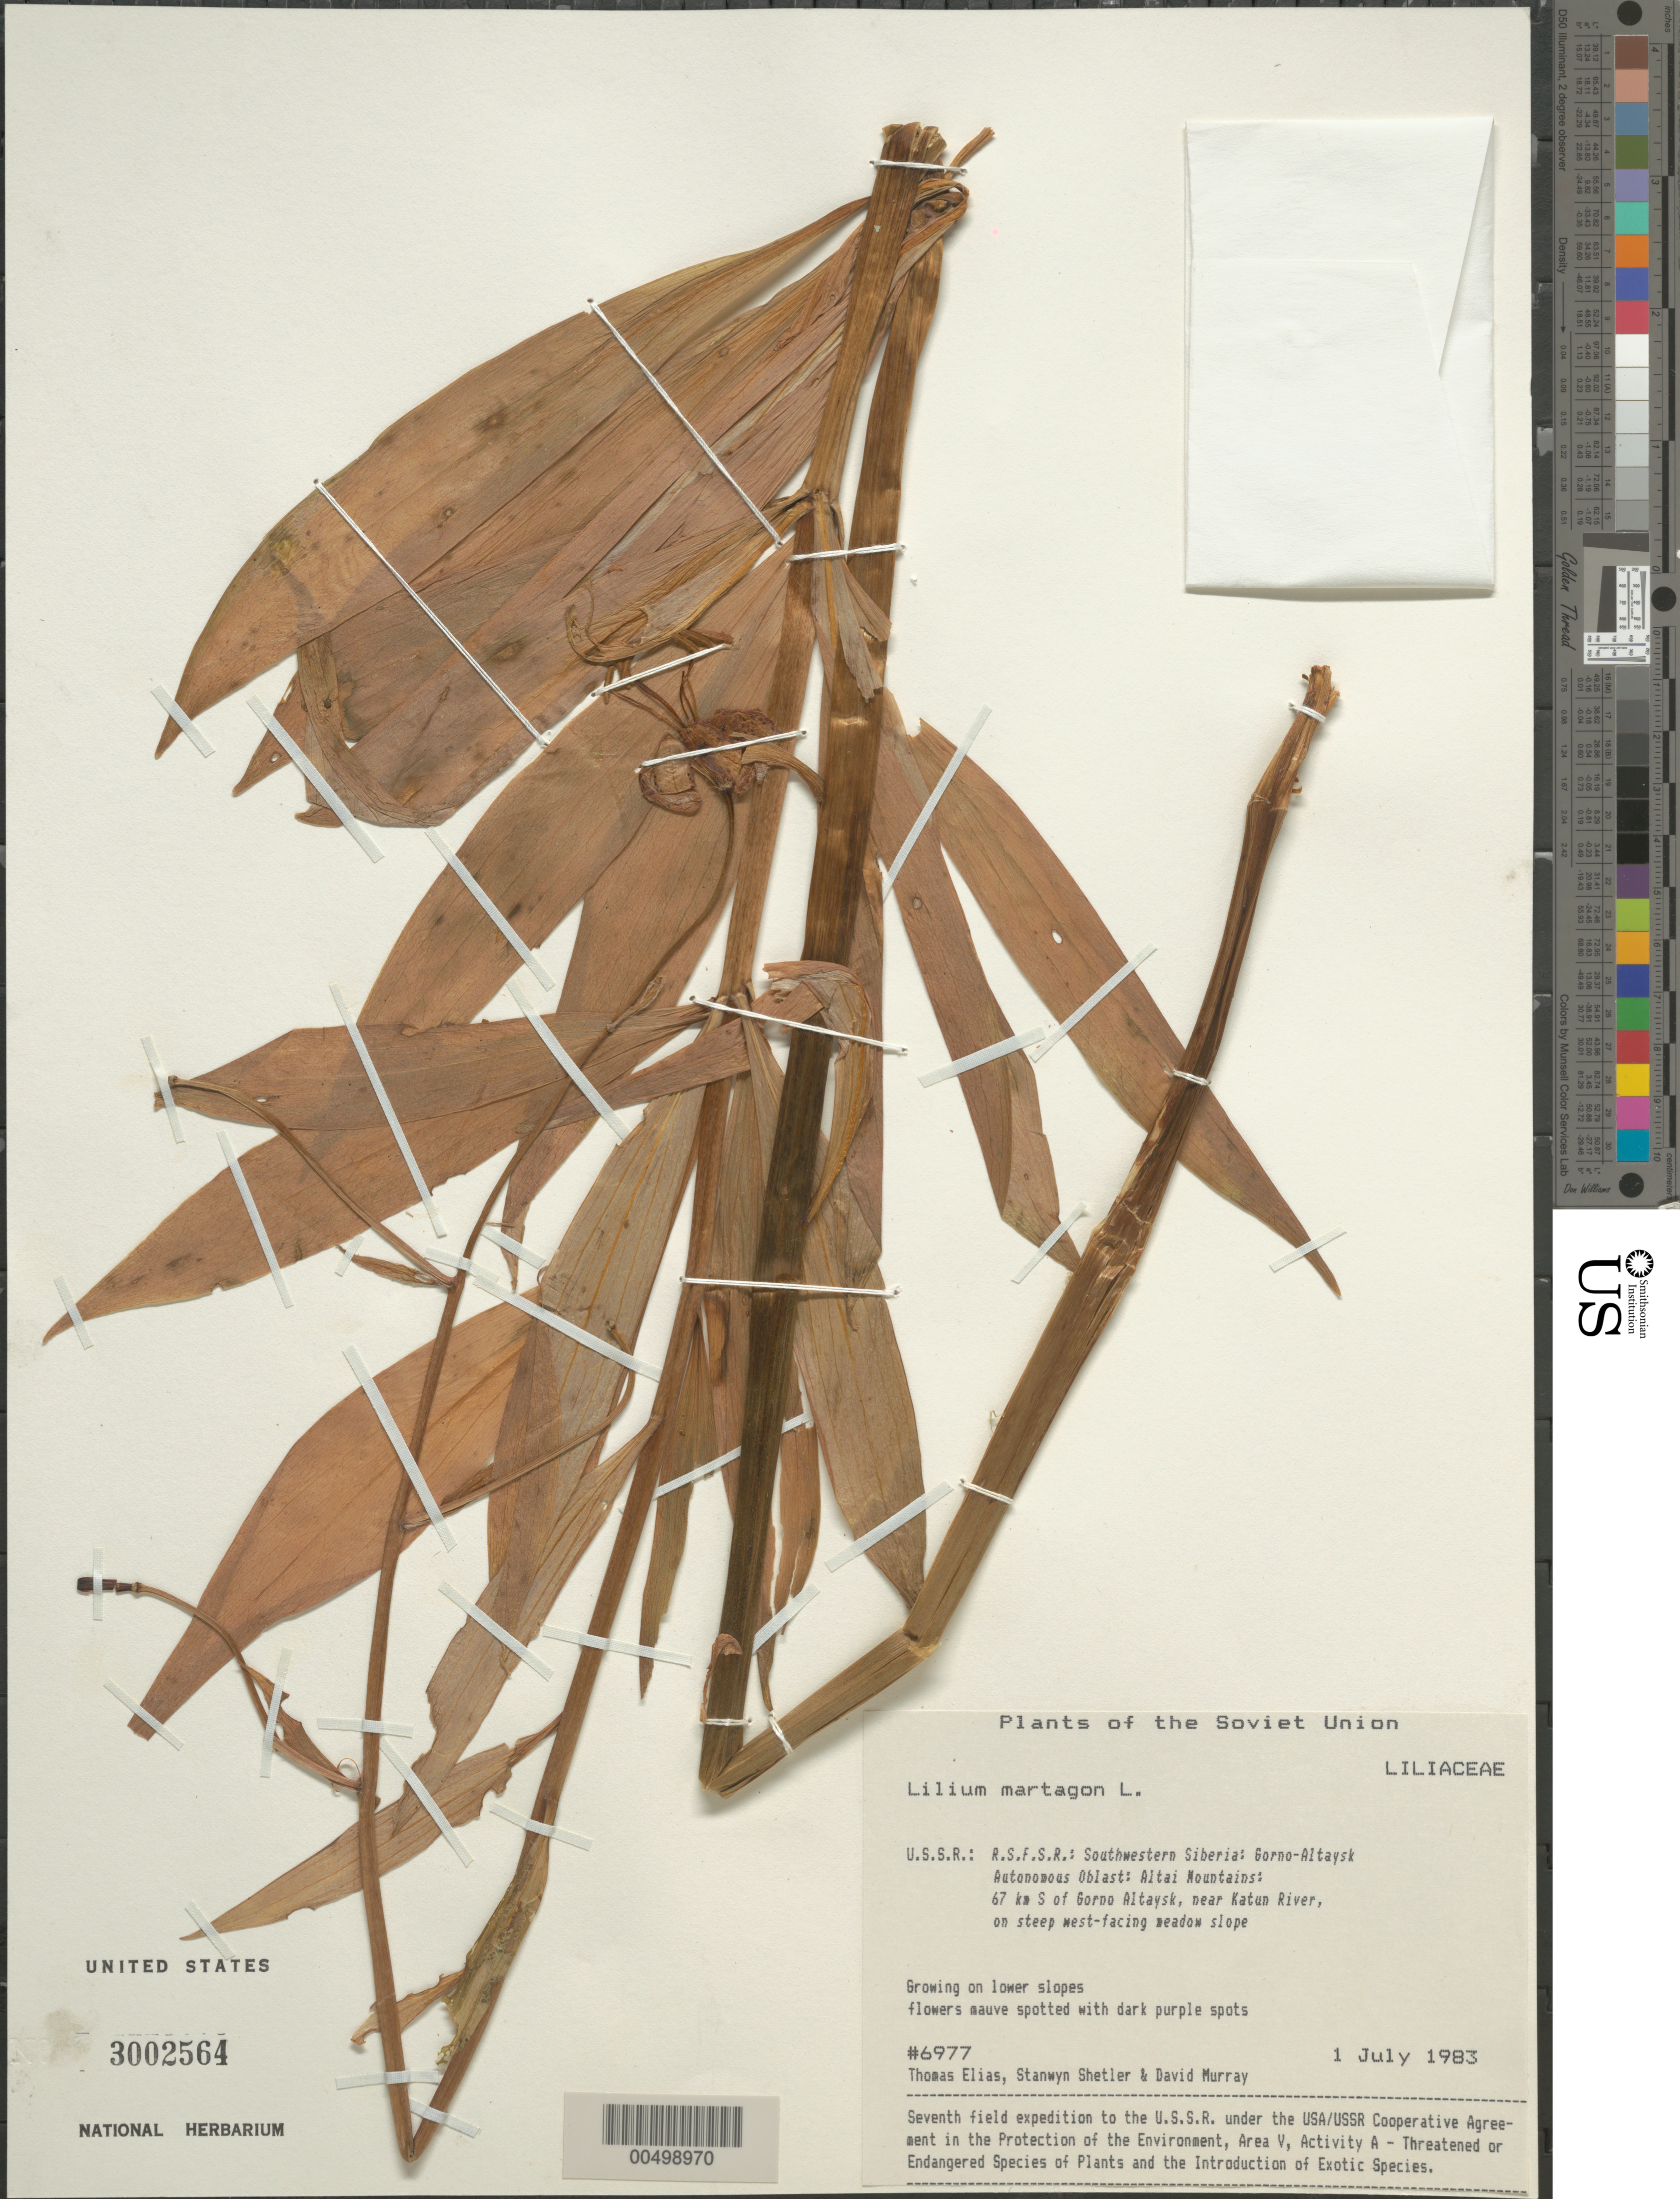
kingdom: Plantae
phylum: Tracheophyta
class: Liliopsida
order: Liliales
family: Liliaceae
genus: Lilium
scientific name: Lilium martagon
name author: L.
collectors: T. Elias, S. Shetler & D. F. Murray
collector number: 6977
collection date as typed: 01 Jul 1983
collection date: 1983-07-01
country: Russian Federation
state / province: Altai Republic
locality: Altai Mountains, 67 km S of Gorno-Altaysk, near Katun River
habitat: on steep west-facing meadow slope, growing on lower slopes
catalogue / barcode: US 3002564